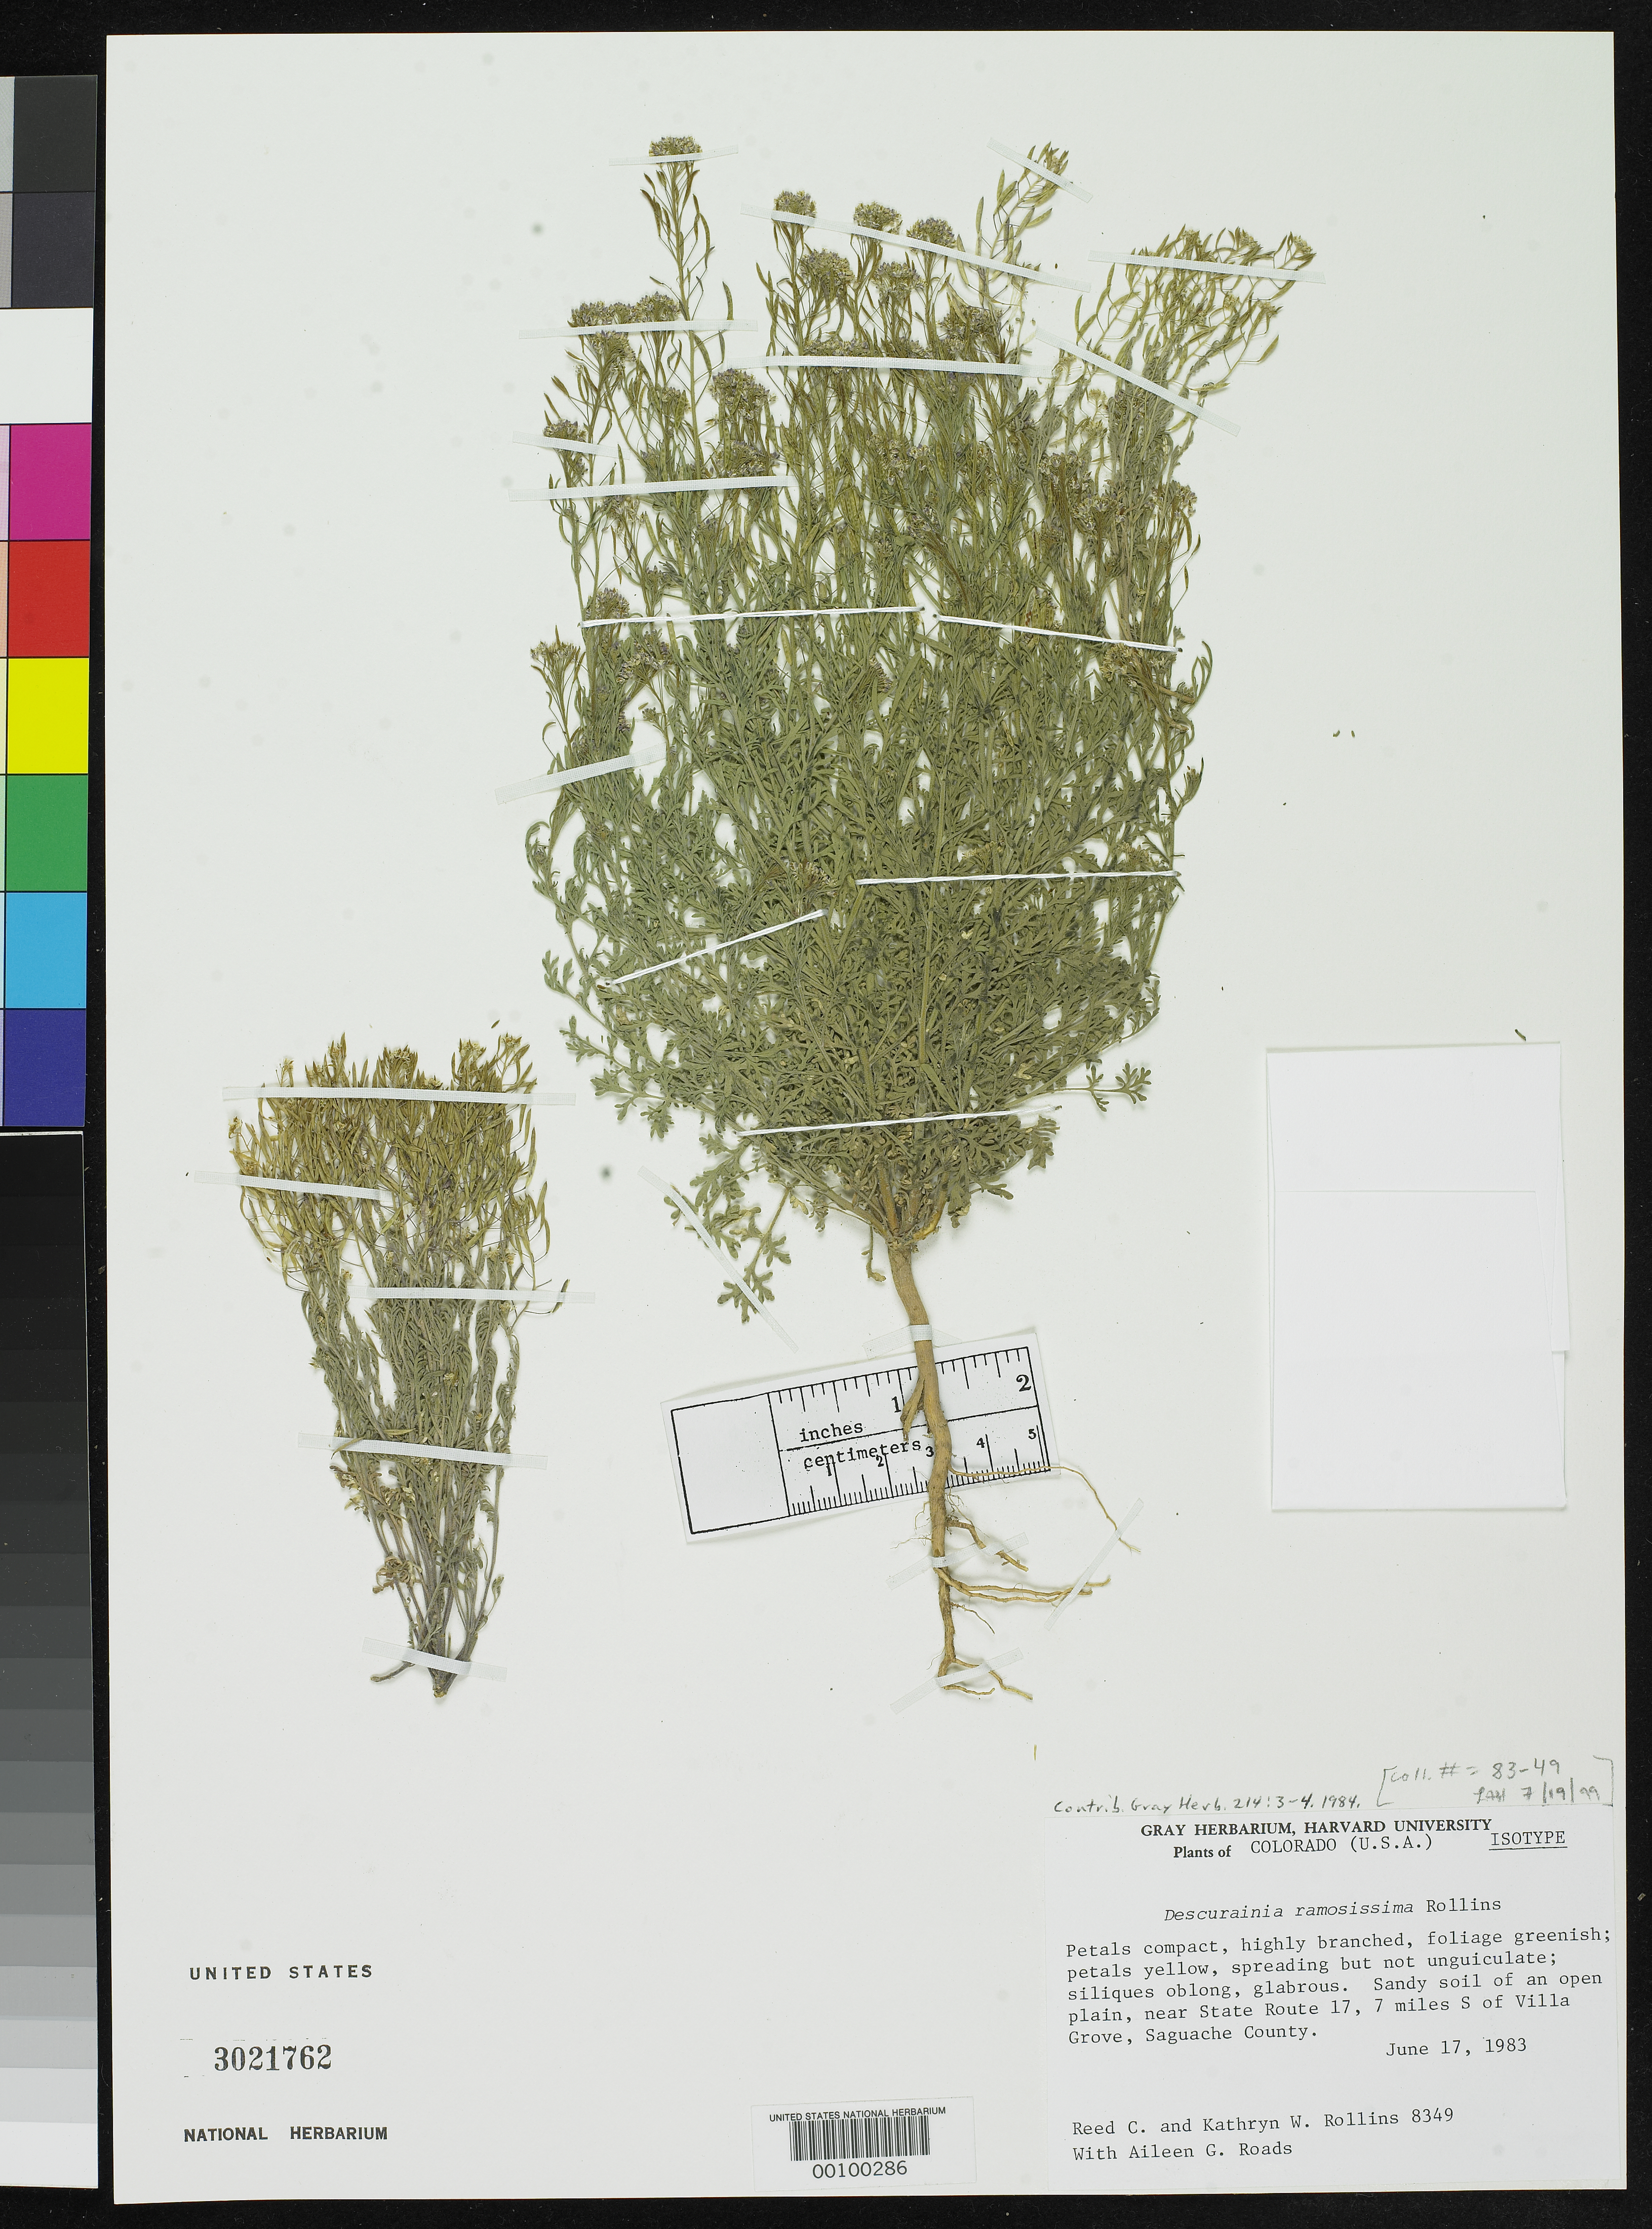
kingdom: Plantae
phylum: Tracheophyta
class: Magnoliopsida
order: Brassicales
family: Brassicaceae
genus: Descurainia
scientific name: Descurainia ramosissima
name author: Rollins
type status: Isotype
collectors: R. C. Rollins, K. W. Rollins & A. Roads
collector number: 83-49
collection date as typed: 17 Jun 1983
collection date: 1983-06-17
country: United States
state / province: Colorado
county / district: Saguache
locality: Near state route 17, 7 miles S of Villa Grove.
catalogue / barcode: US 3021762